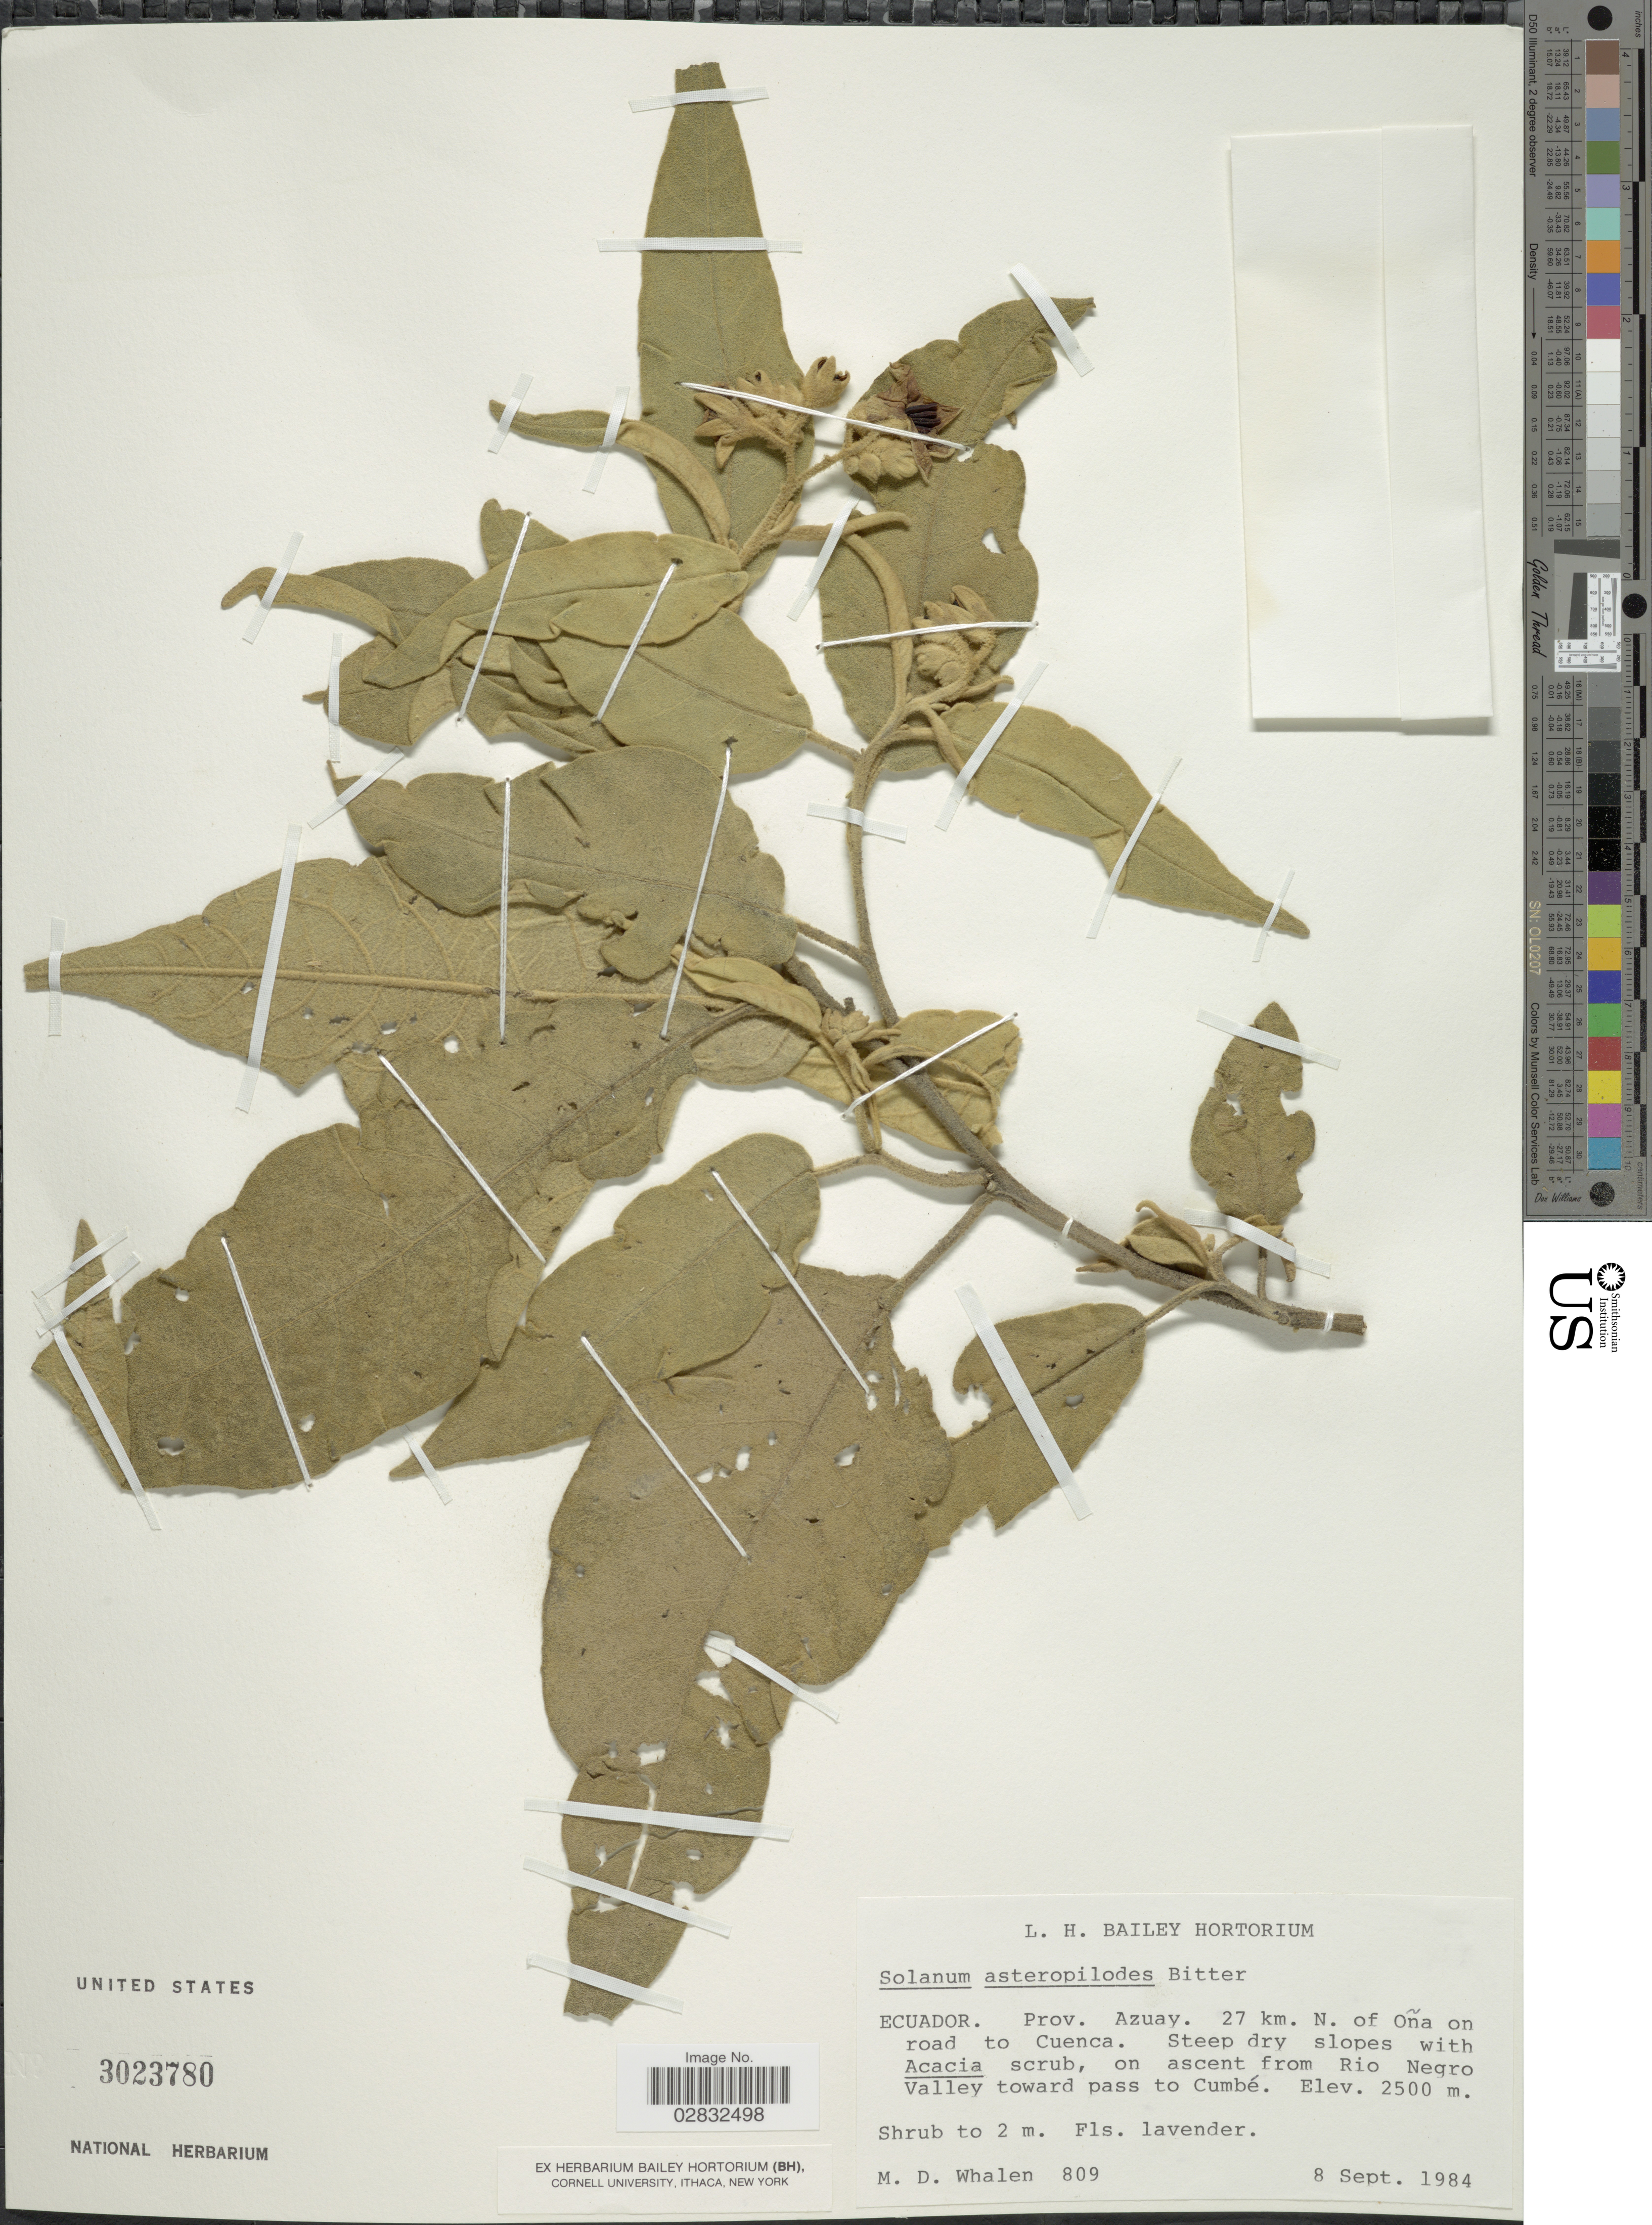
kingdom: Plantae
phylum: Tracheophyta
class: Magnoliopsida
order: Solanales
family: Solanaceae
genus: Solanum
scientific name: Solanum asteropilodes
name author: Bitter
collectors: M. Whalen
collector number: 809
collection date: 1984-09-08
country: Ecuador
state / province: Azuay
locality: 27 km. N. of Oña on road to Cuenca, on ascent from Rio Negro Valley toward pass to Cumbé.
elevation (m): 2500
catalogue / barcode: US 3023780